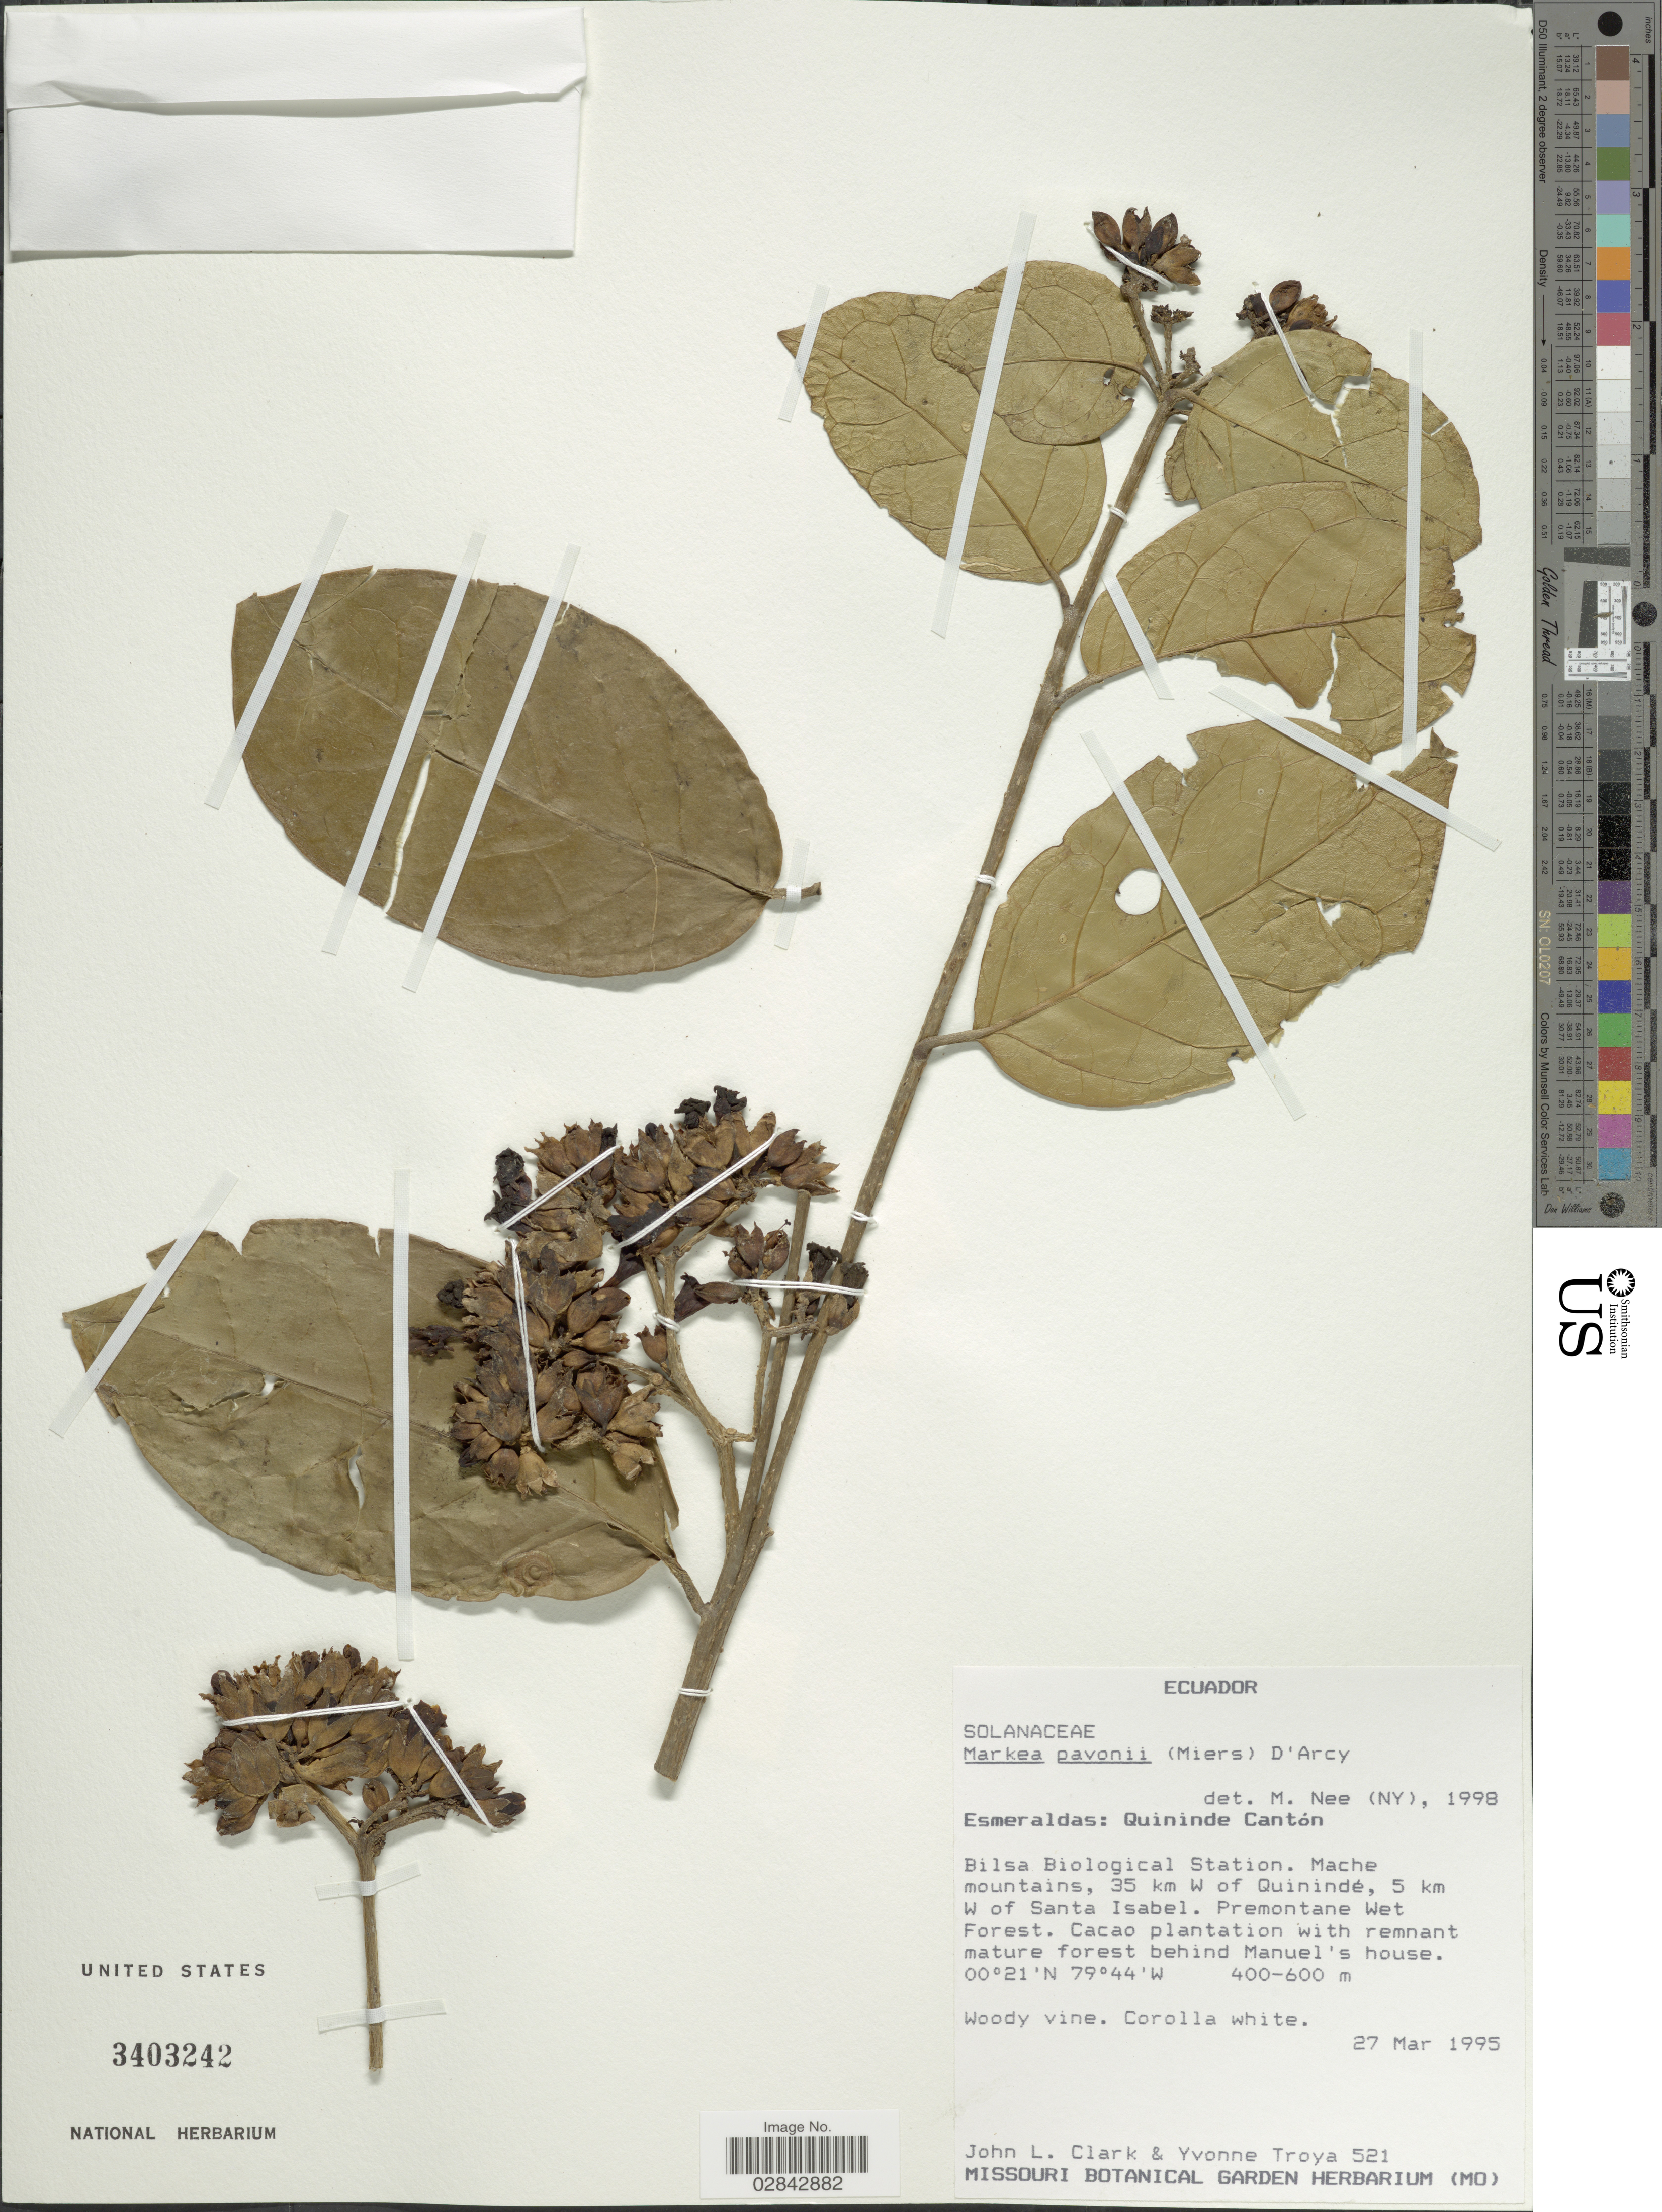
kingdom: Plantae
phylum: Tracheophyta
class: Magnoliopsida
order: Solanales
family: Solanaceae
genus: Markea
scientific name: Markea pavonii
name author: (Miers) D'Arcy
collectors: J. L. Clark & Y. Troya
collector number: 521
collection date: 1995-03-27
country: Ecuador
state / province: Esmeraldas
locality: Quininde Cantón. Bilsa Biological Station. Mache Mountains, 35 km W of Quinindé, 5 km W of Santa Isabel. Behind Manuel's house.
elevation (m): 400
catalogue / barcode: US 3403242